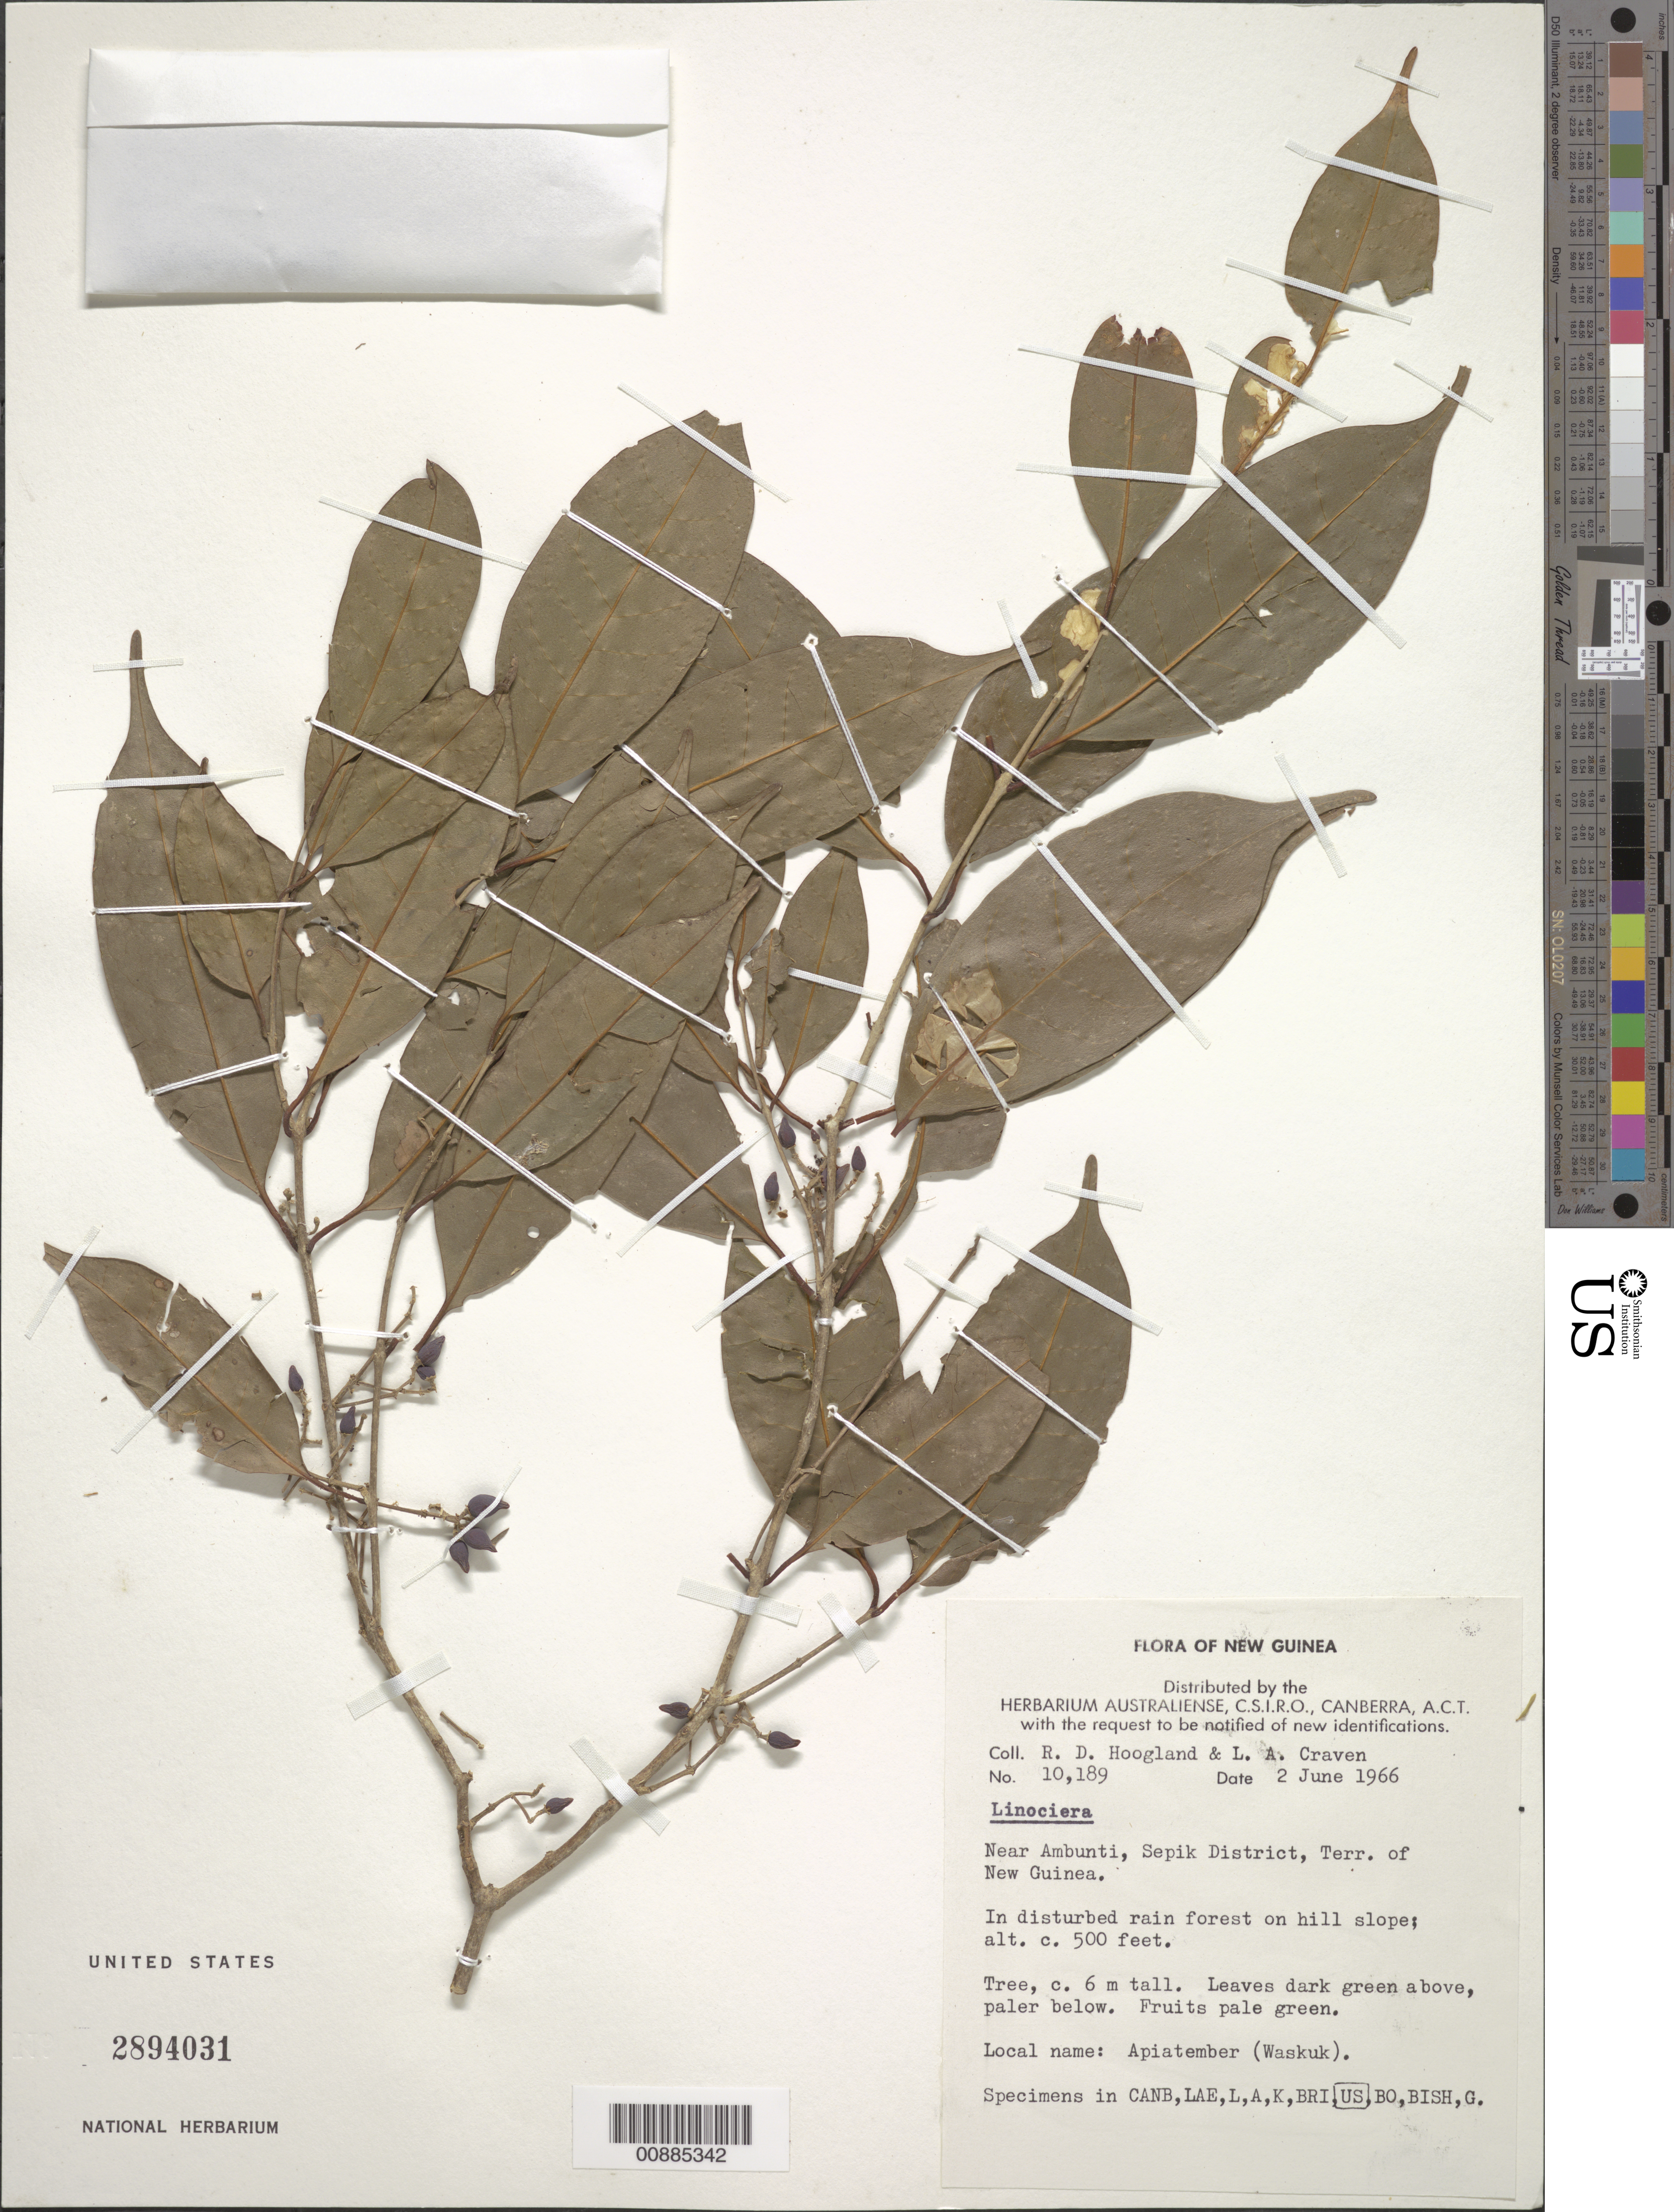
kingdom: Plantae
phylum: Tracheophyta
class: Magnoliopsida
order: Lamiales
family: Oleaceae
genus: Chionanthus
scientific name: Chionanthus polygamus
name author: (Roxb.) Kiew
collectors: R. D. Hoogland & L. A. Craven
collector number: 10189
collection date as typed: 02 Jun 1966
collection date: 1966-06-02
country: Papua New Guinea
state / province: East Sepik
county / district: Ambunti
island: New Guinea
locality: New Ambunti, Sepik District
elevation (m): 152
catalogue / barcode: US 2894031